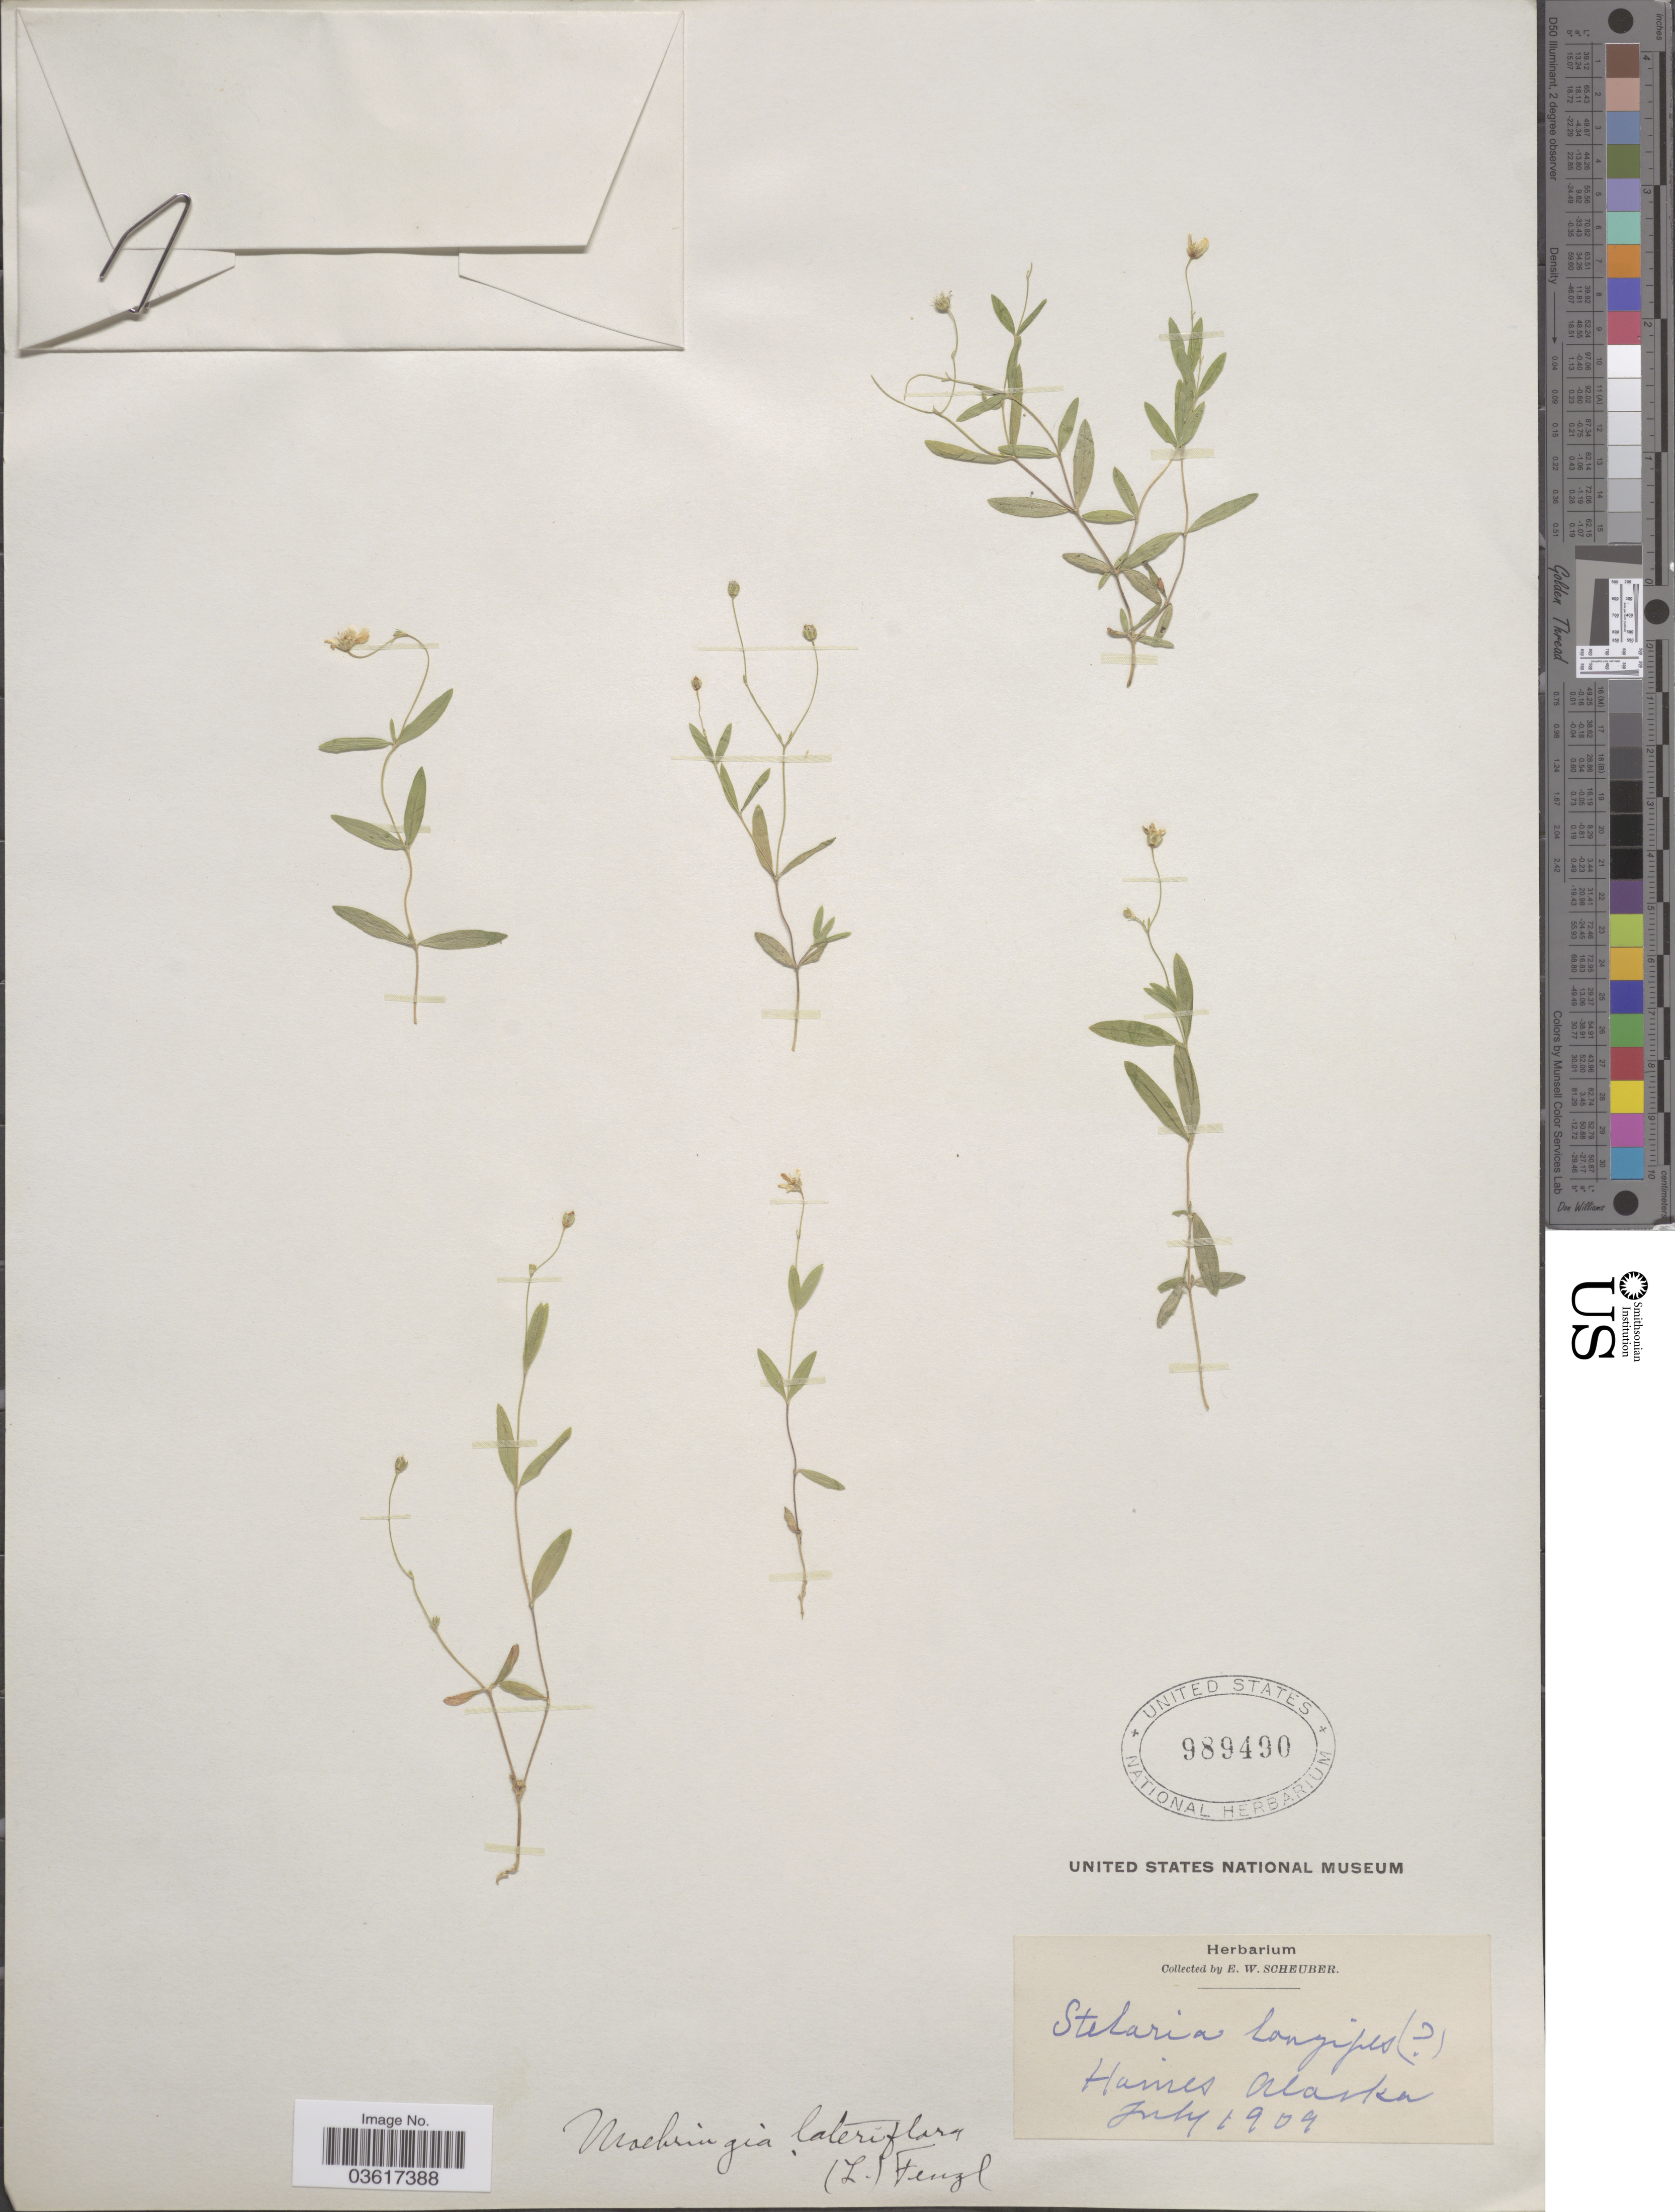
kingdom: Plantae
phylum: Tracheophyta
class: Magnoliopsida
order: Caryophyllales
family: Caryophyllaceae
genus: Moehringia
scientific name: Moehringia lateriflora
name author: (L.) Fenzl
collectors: E. Scheuber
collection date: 1909-07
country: United States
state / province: Alaska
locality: Haines.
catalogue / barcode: US 989490